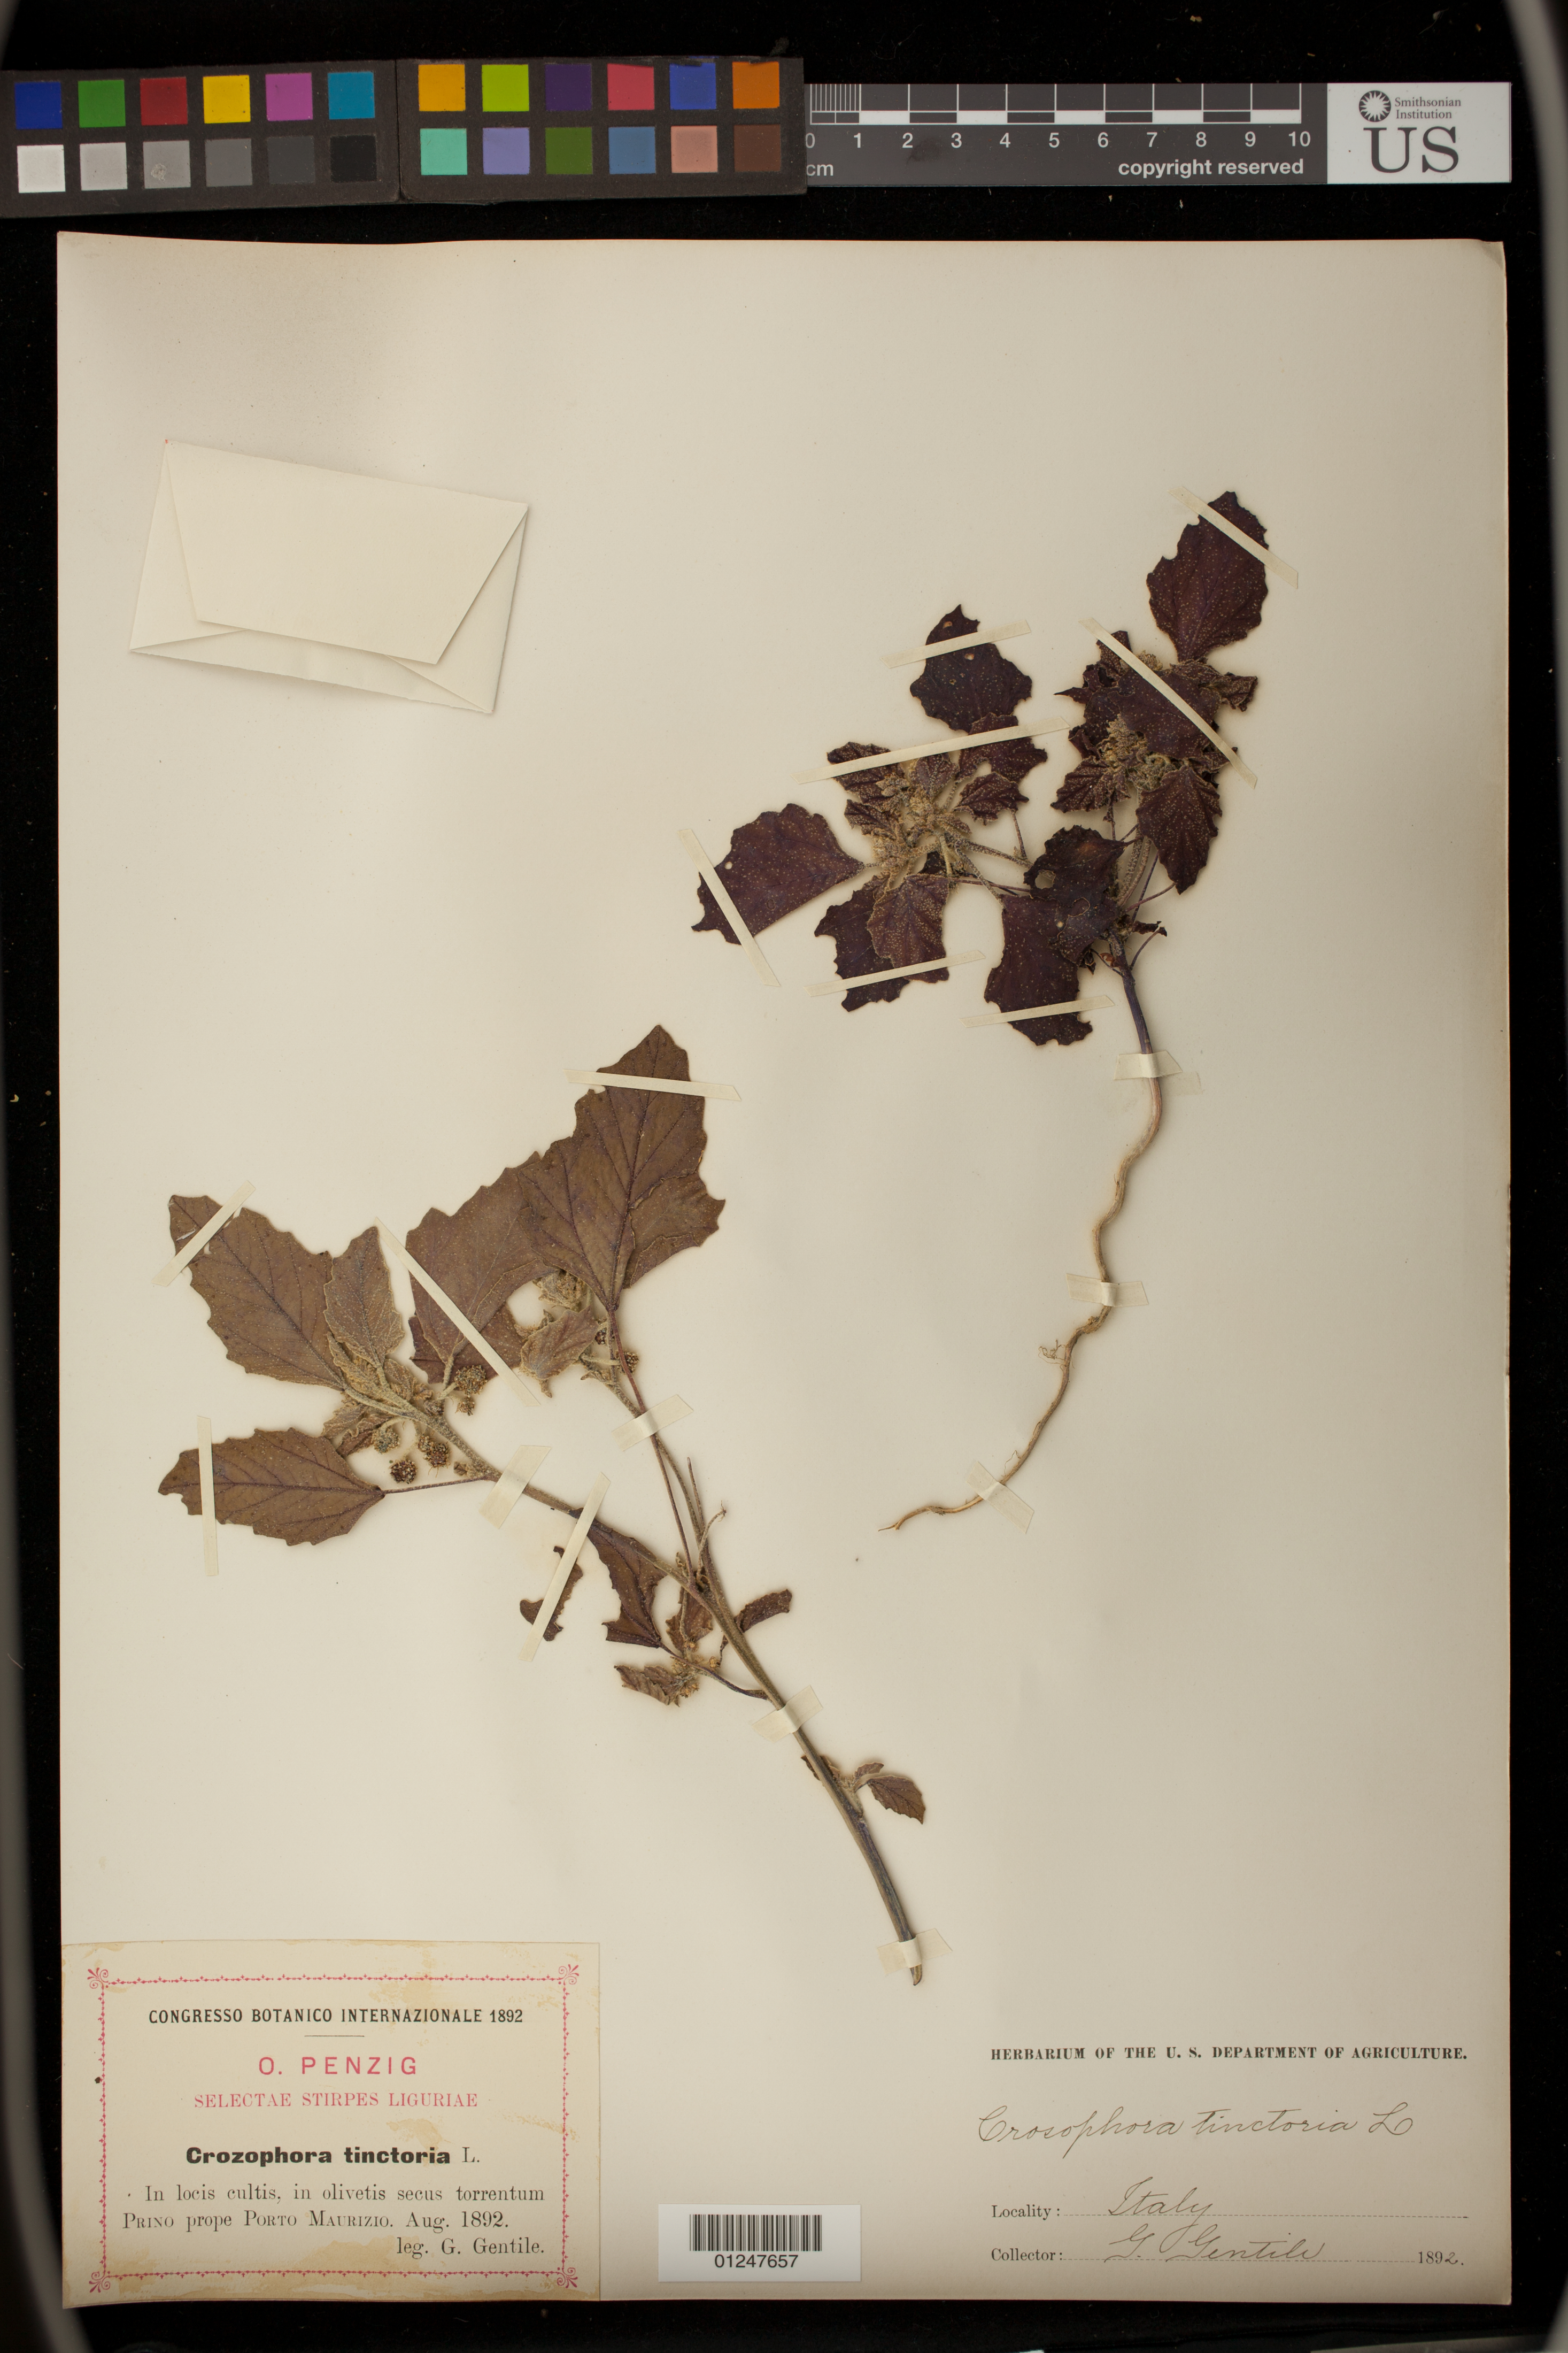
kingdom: Plantae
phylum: Tracheophyta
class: Magnoliopsida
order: Malpighiales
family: Euphorbiaceae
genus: Chrozophora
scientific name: Chrozophora tinctoria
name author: (L.) A. Juss.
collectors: G. Gentile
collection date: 1892-08-01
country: Italy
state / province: Liguria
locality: Porto Maurizio